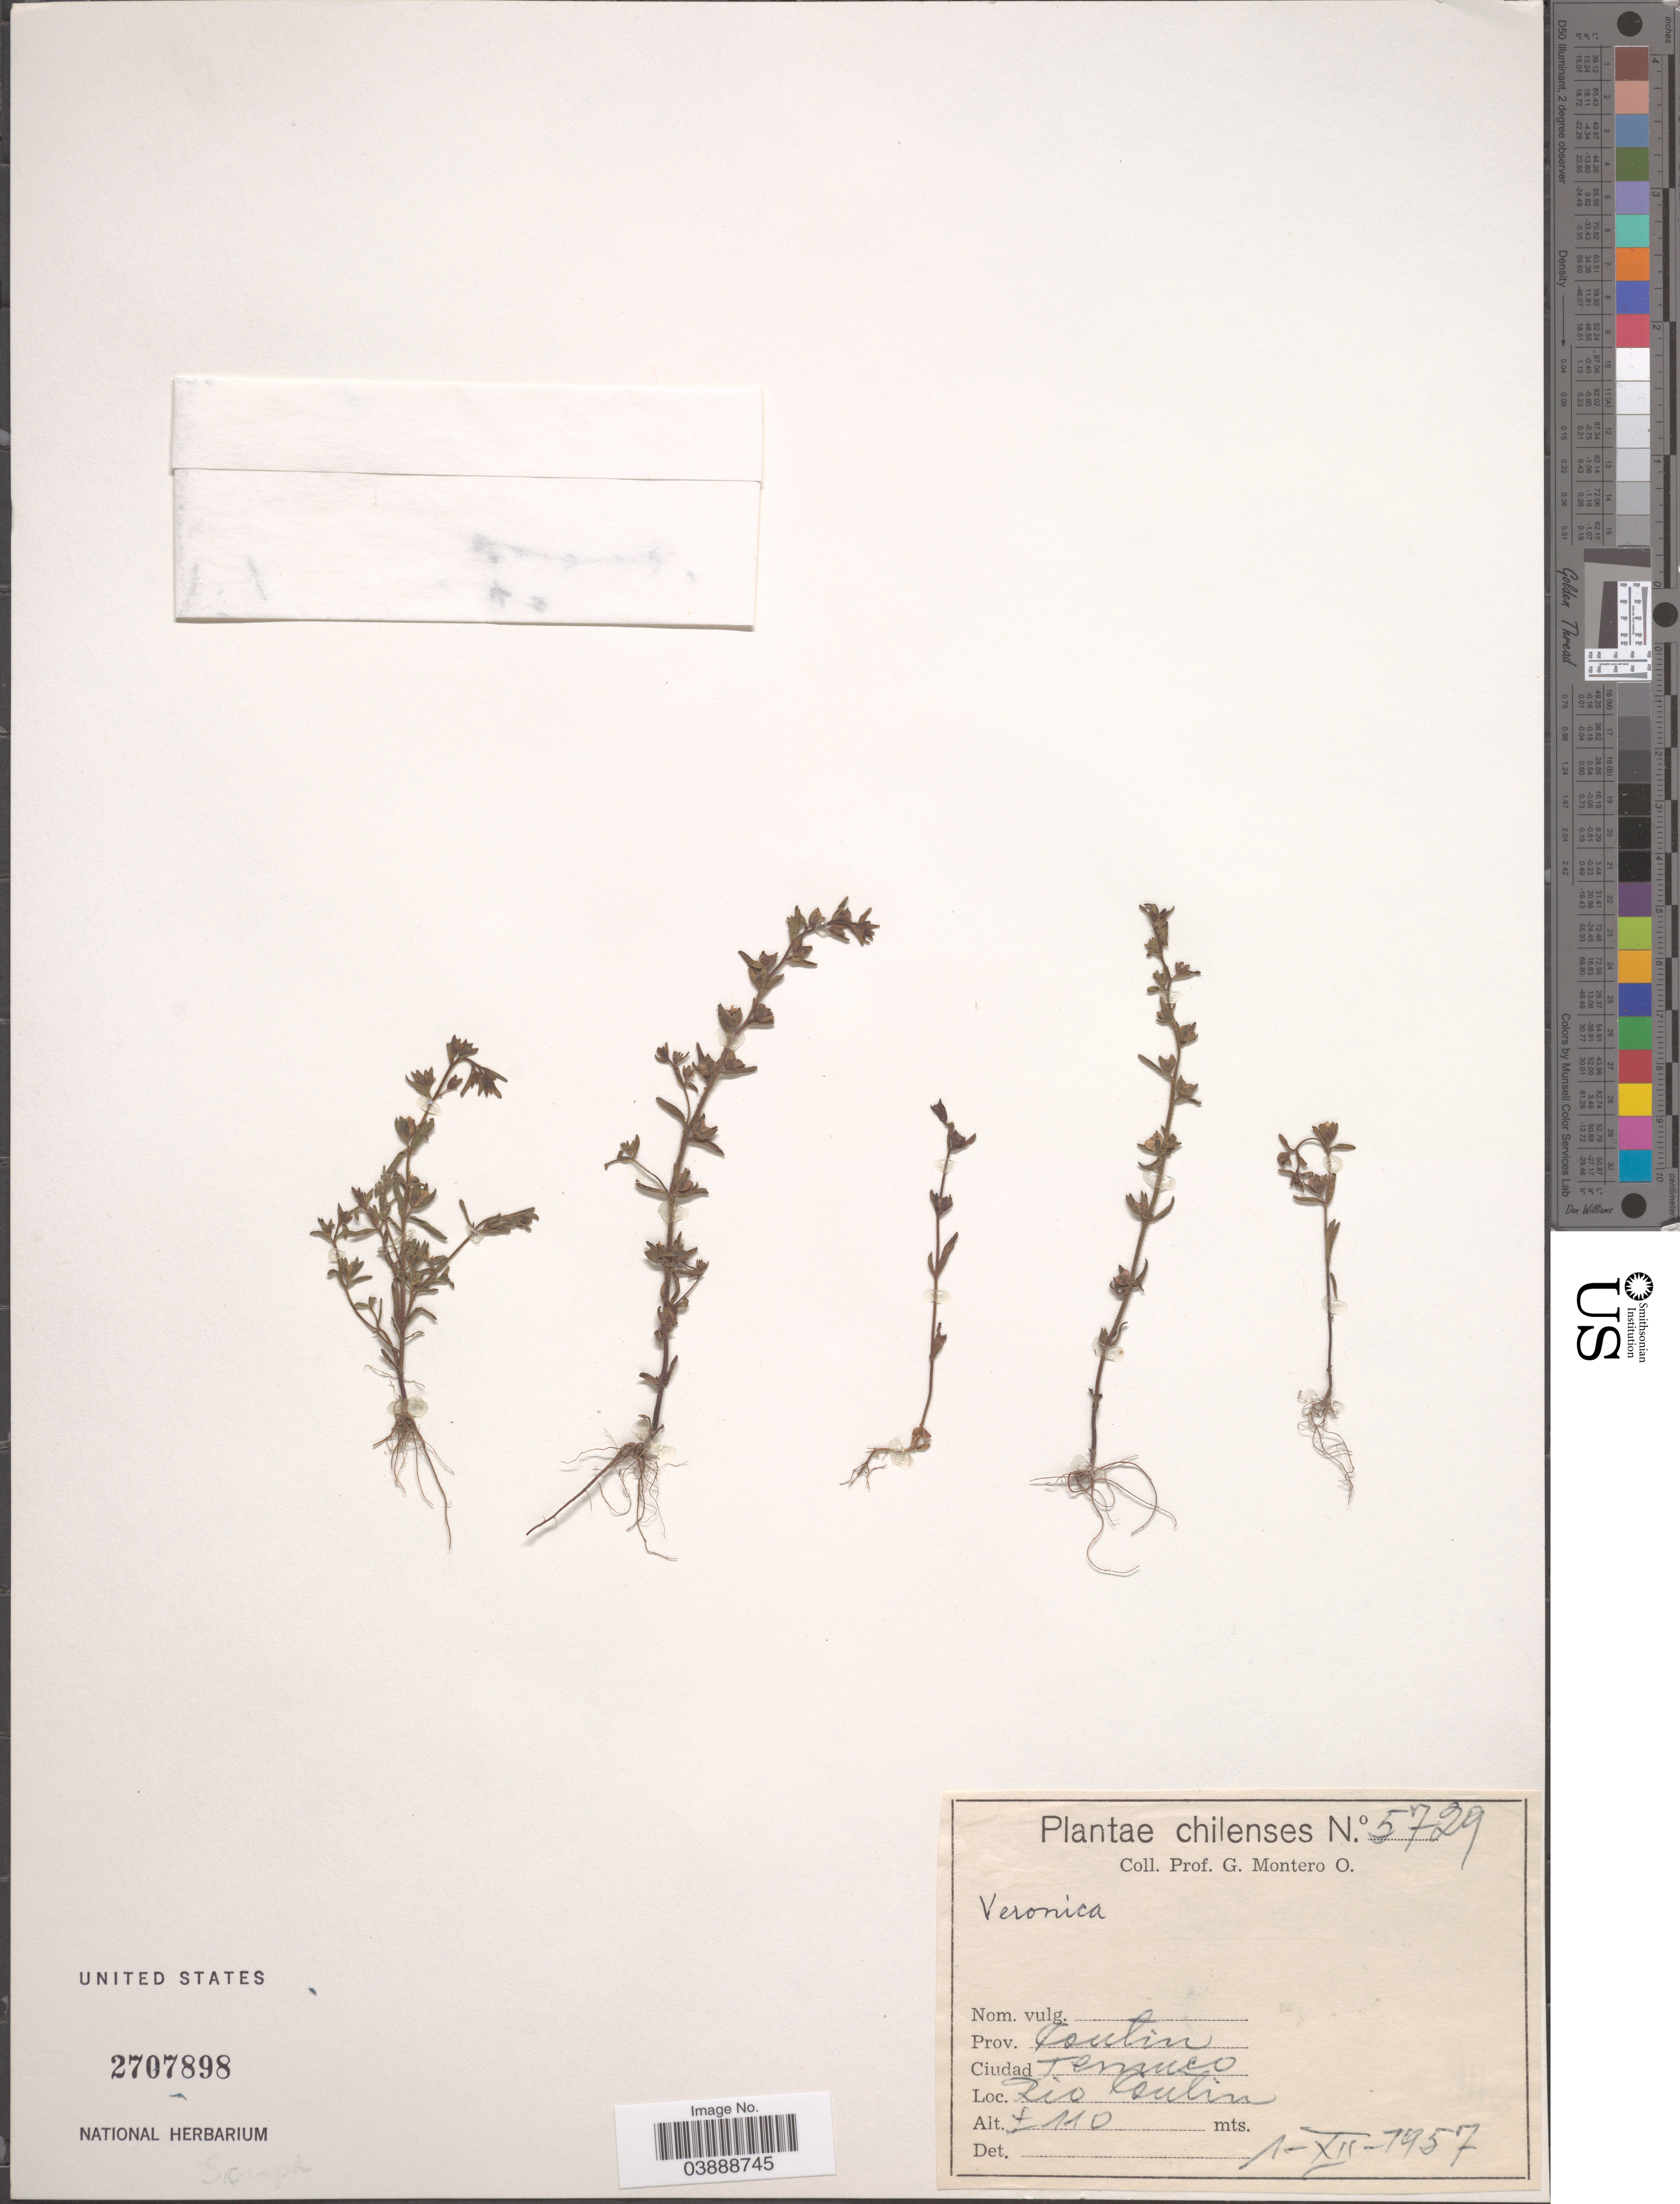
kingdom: Plantae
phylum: Tracheophyta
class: Magnoliopsida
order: Lamiales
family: Plantaginaceae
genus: Veronica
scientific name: Veronica sp.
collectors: G. Montero O.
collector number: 5729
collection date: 1957-12-01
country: Chile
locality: Prov. Coutin. Ciudad Temuco. Rio Coutin.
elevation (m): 110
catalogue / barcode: US 2707898